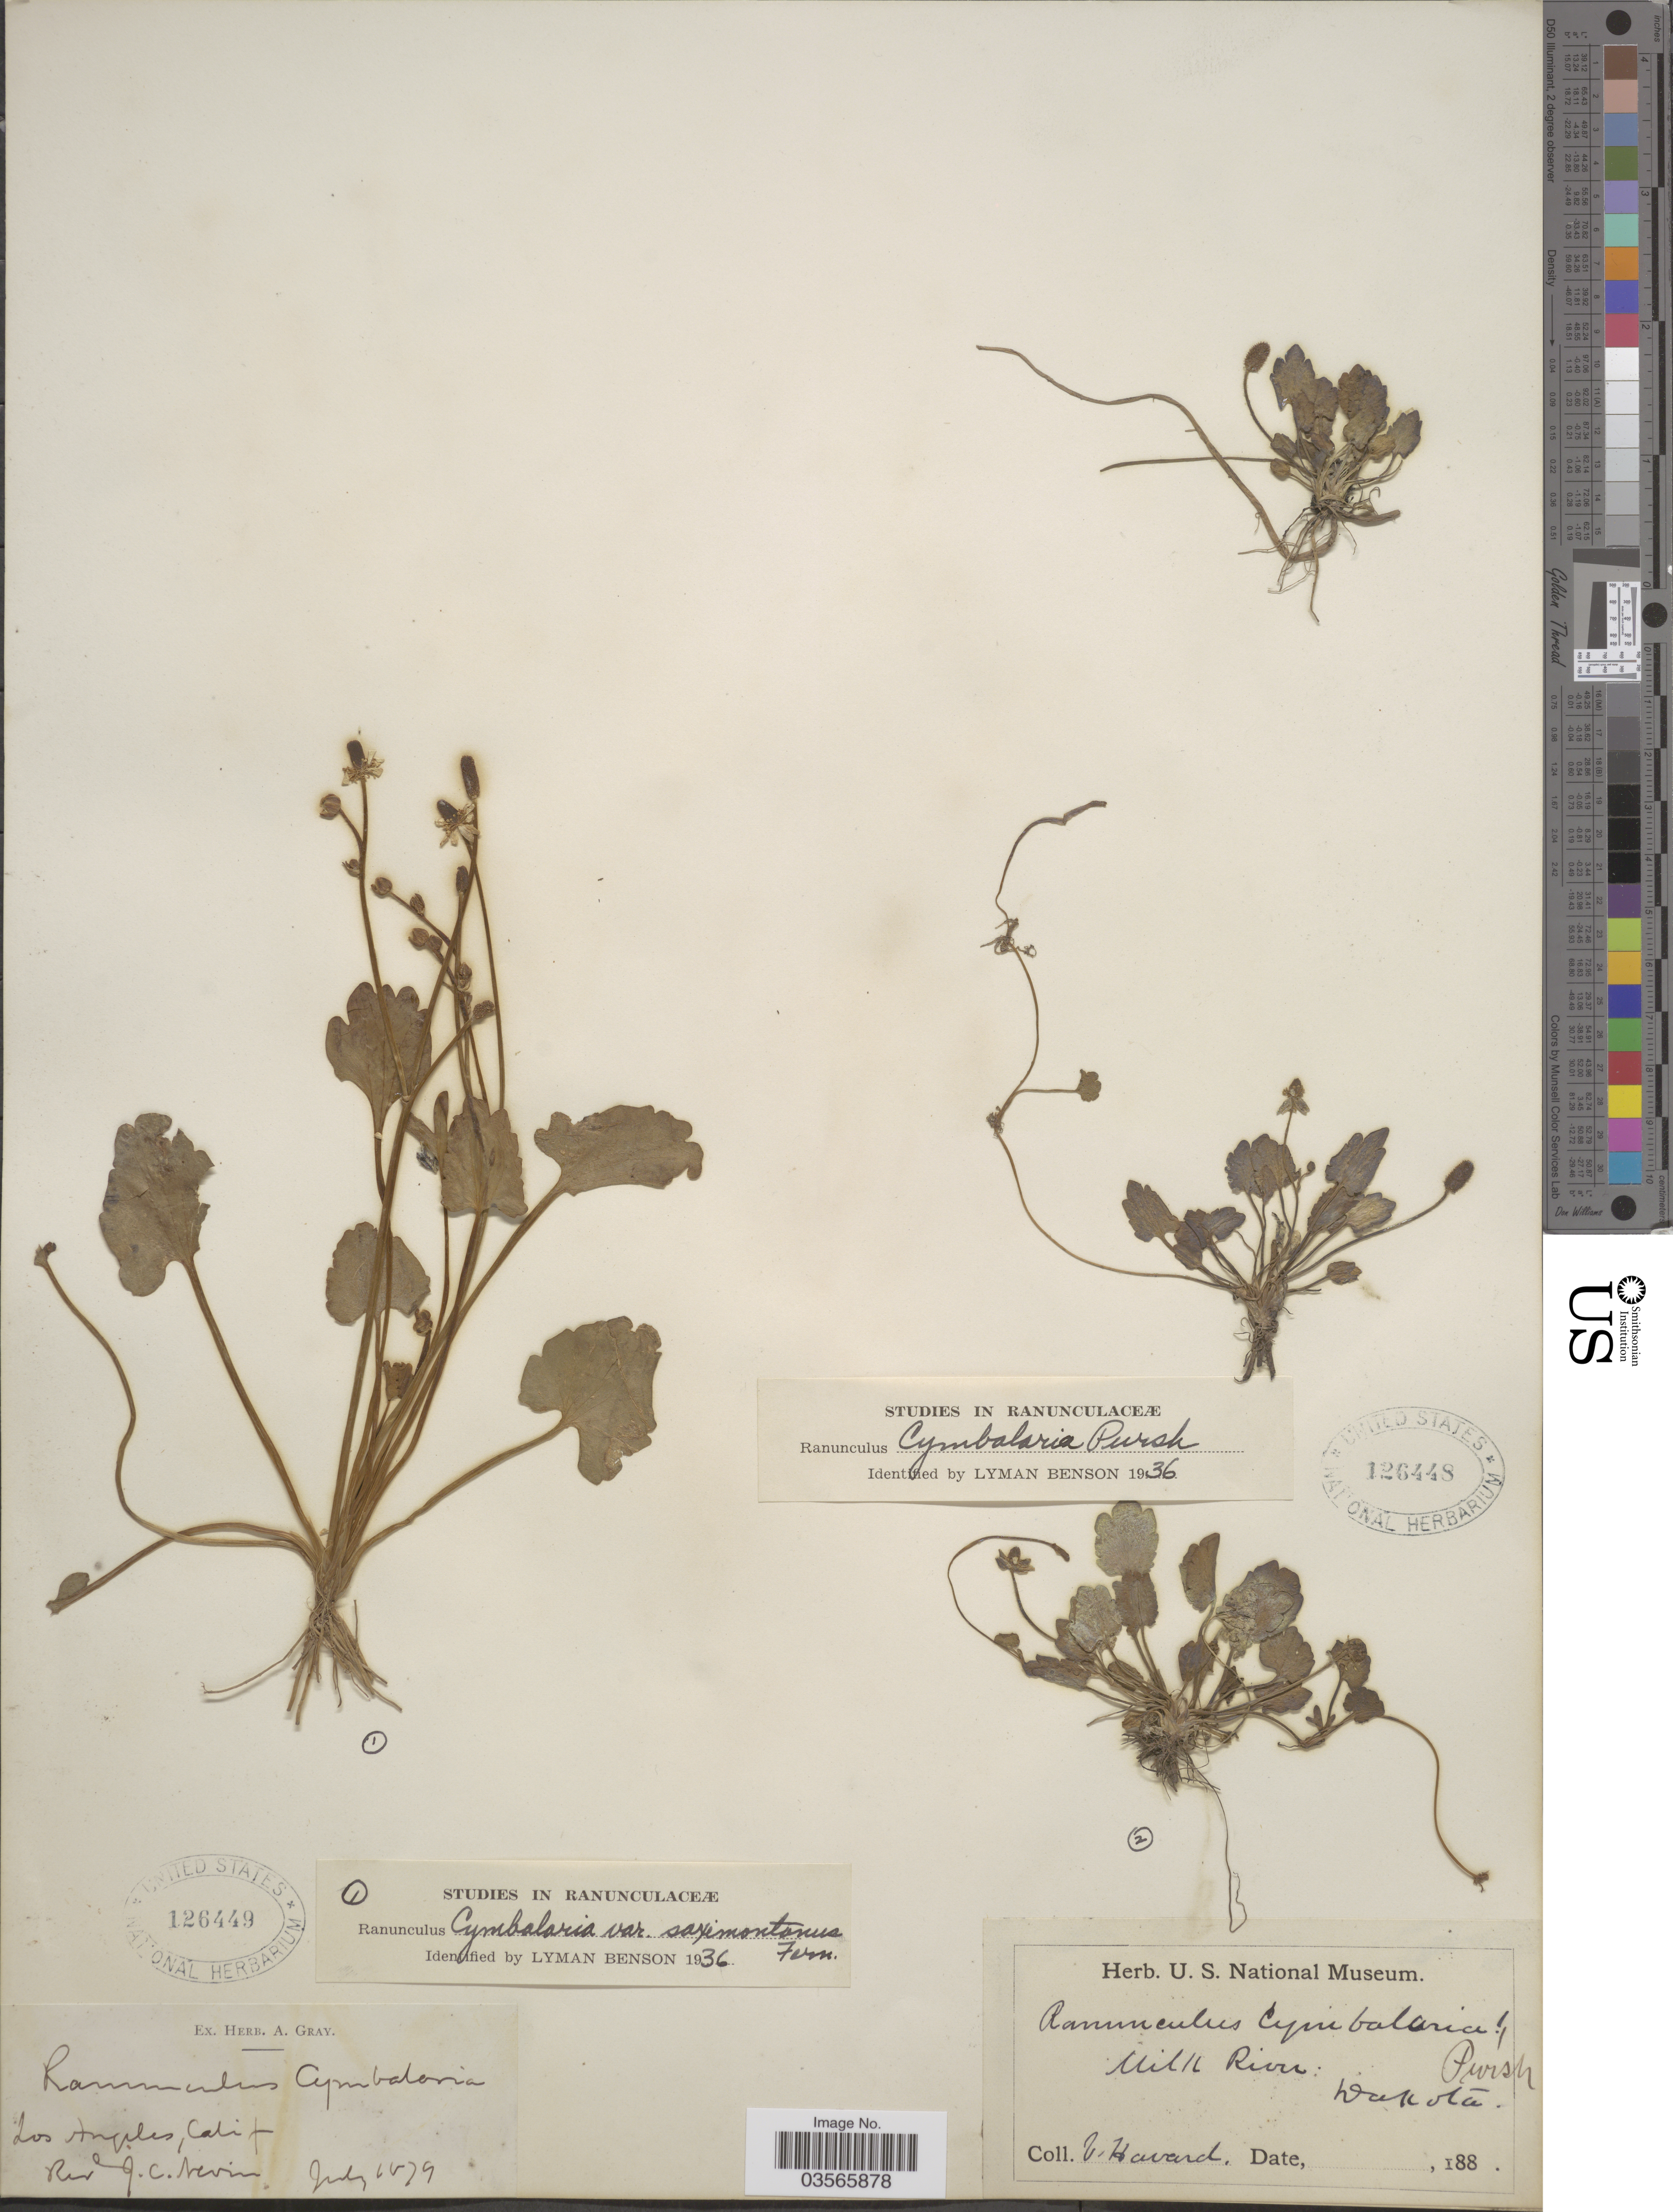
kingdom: Plantae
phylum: Tracheophyta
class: Magnoliopsida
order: Ranunculales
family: Ranunculaceae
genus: Halerpestes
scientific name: Halerpestes cymbalaria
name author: (Pursh) Greene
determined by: Strong, M. T., (US), Smithsonian Institution - National Museum of Natural History (UNITED STATES)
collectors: J. Nevin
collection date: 1879-07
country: United States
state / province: California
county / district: Los Angeles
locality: Los Angeles.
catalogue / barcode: US 126449-2